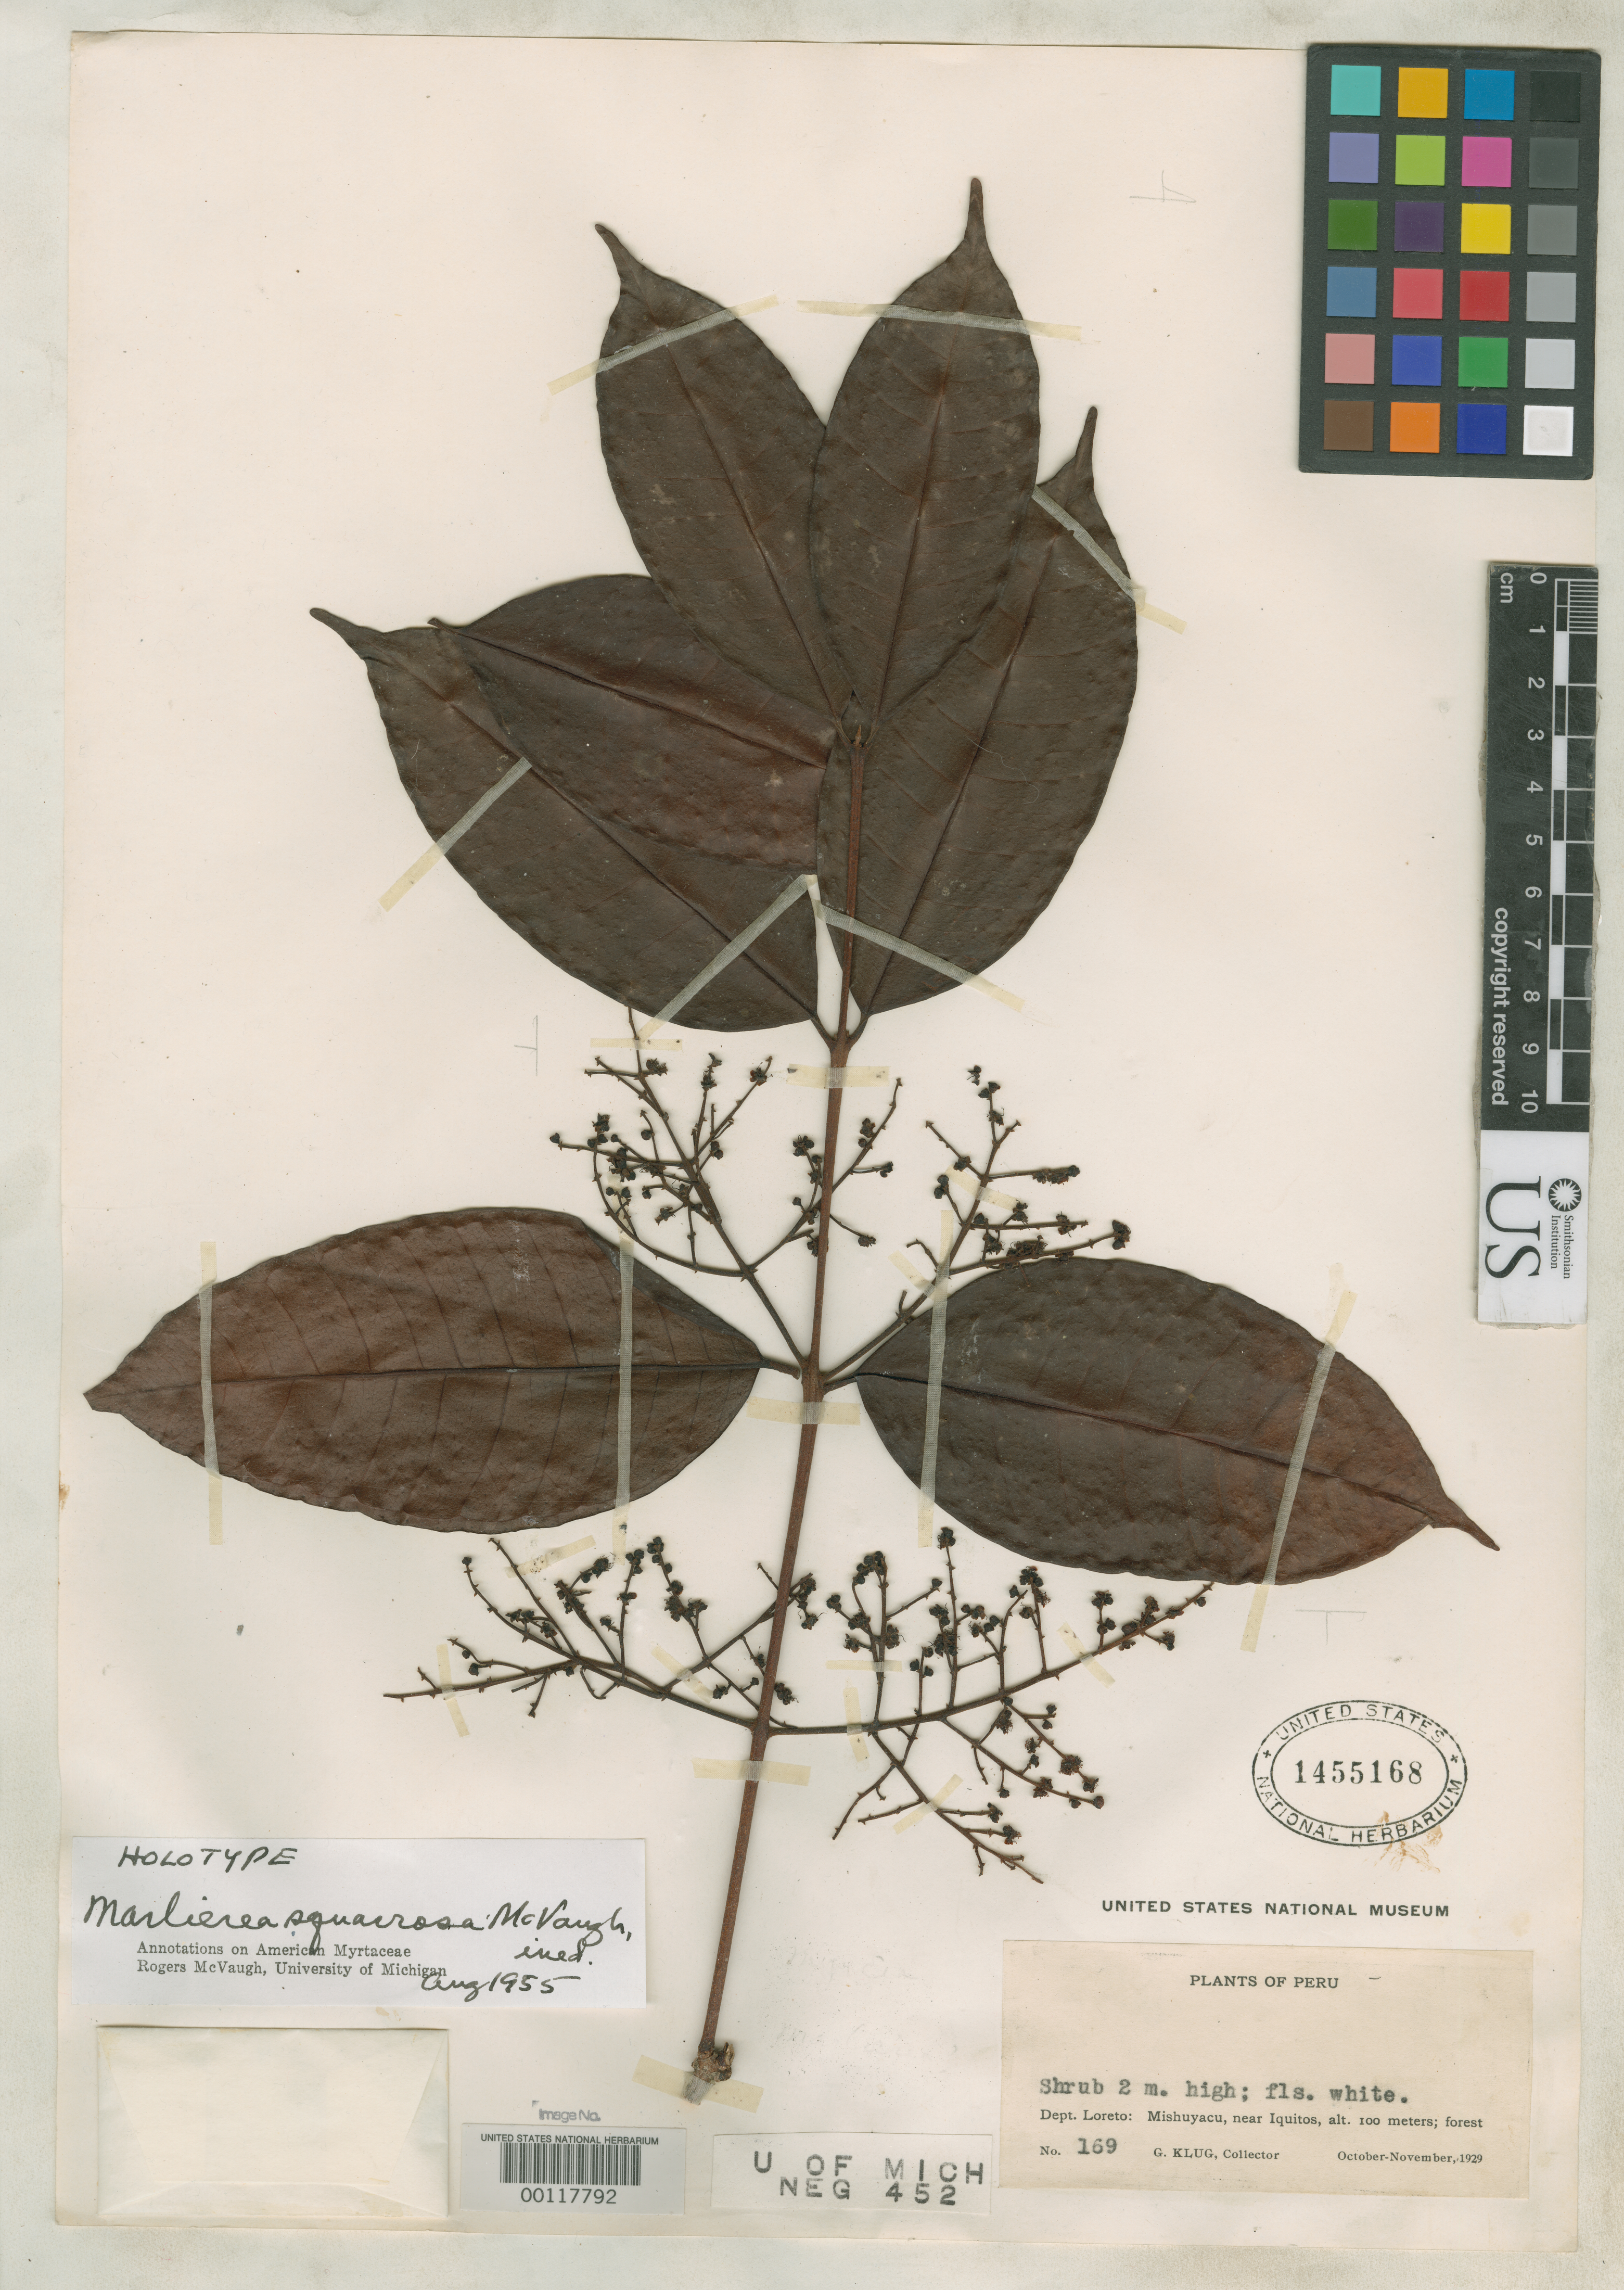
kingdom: Plantae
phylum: Tracheophyta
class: Magnoliopsida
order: Myrtales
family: Myrtaceae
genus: Marlierea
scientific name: Marlierea squarrosa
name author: McVaugh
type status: Holotype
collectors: G. Klug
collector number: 169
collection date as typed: Oct 1929 to -- Nov 1929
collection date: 1929-10/1929-11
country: Peru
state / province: Loreto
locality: Mishuyacu, near Iquitos.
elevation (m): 100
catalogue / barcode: US 1455168